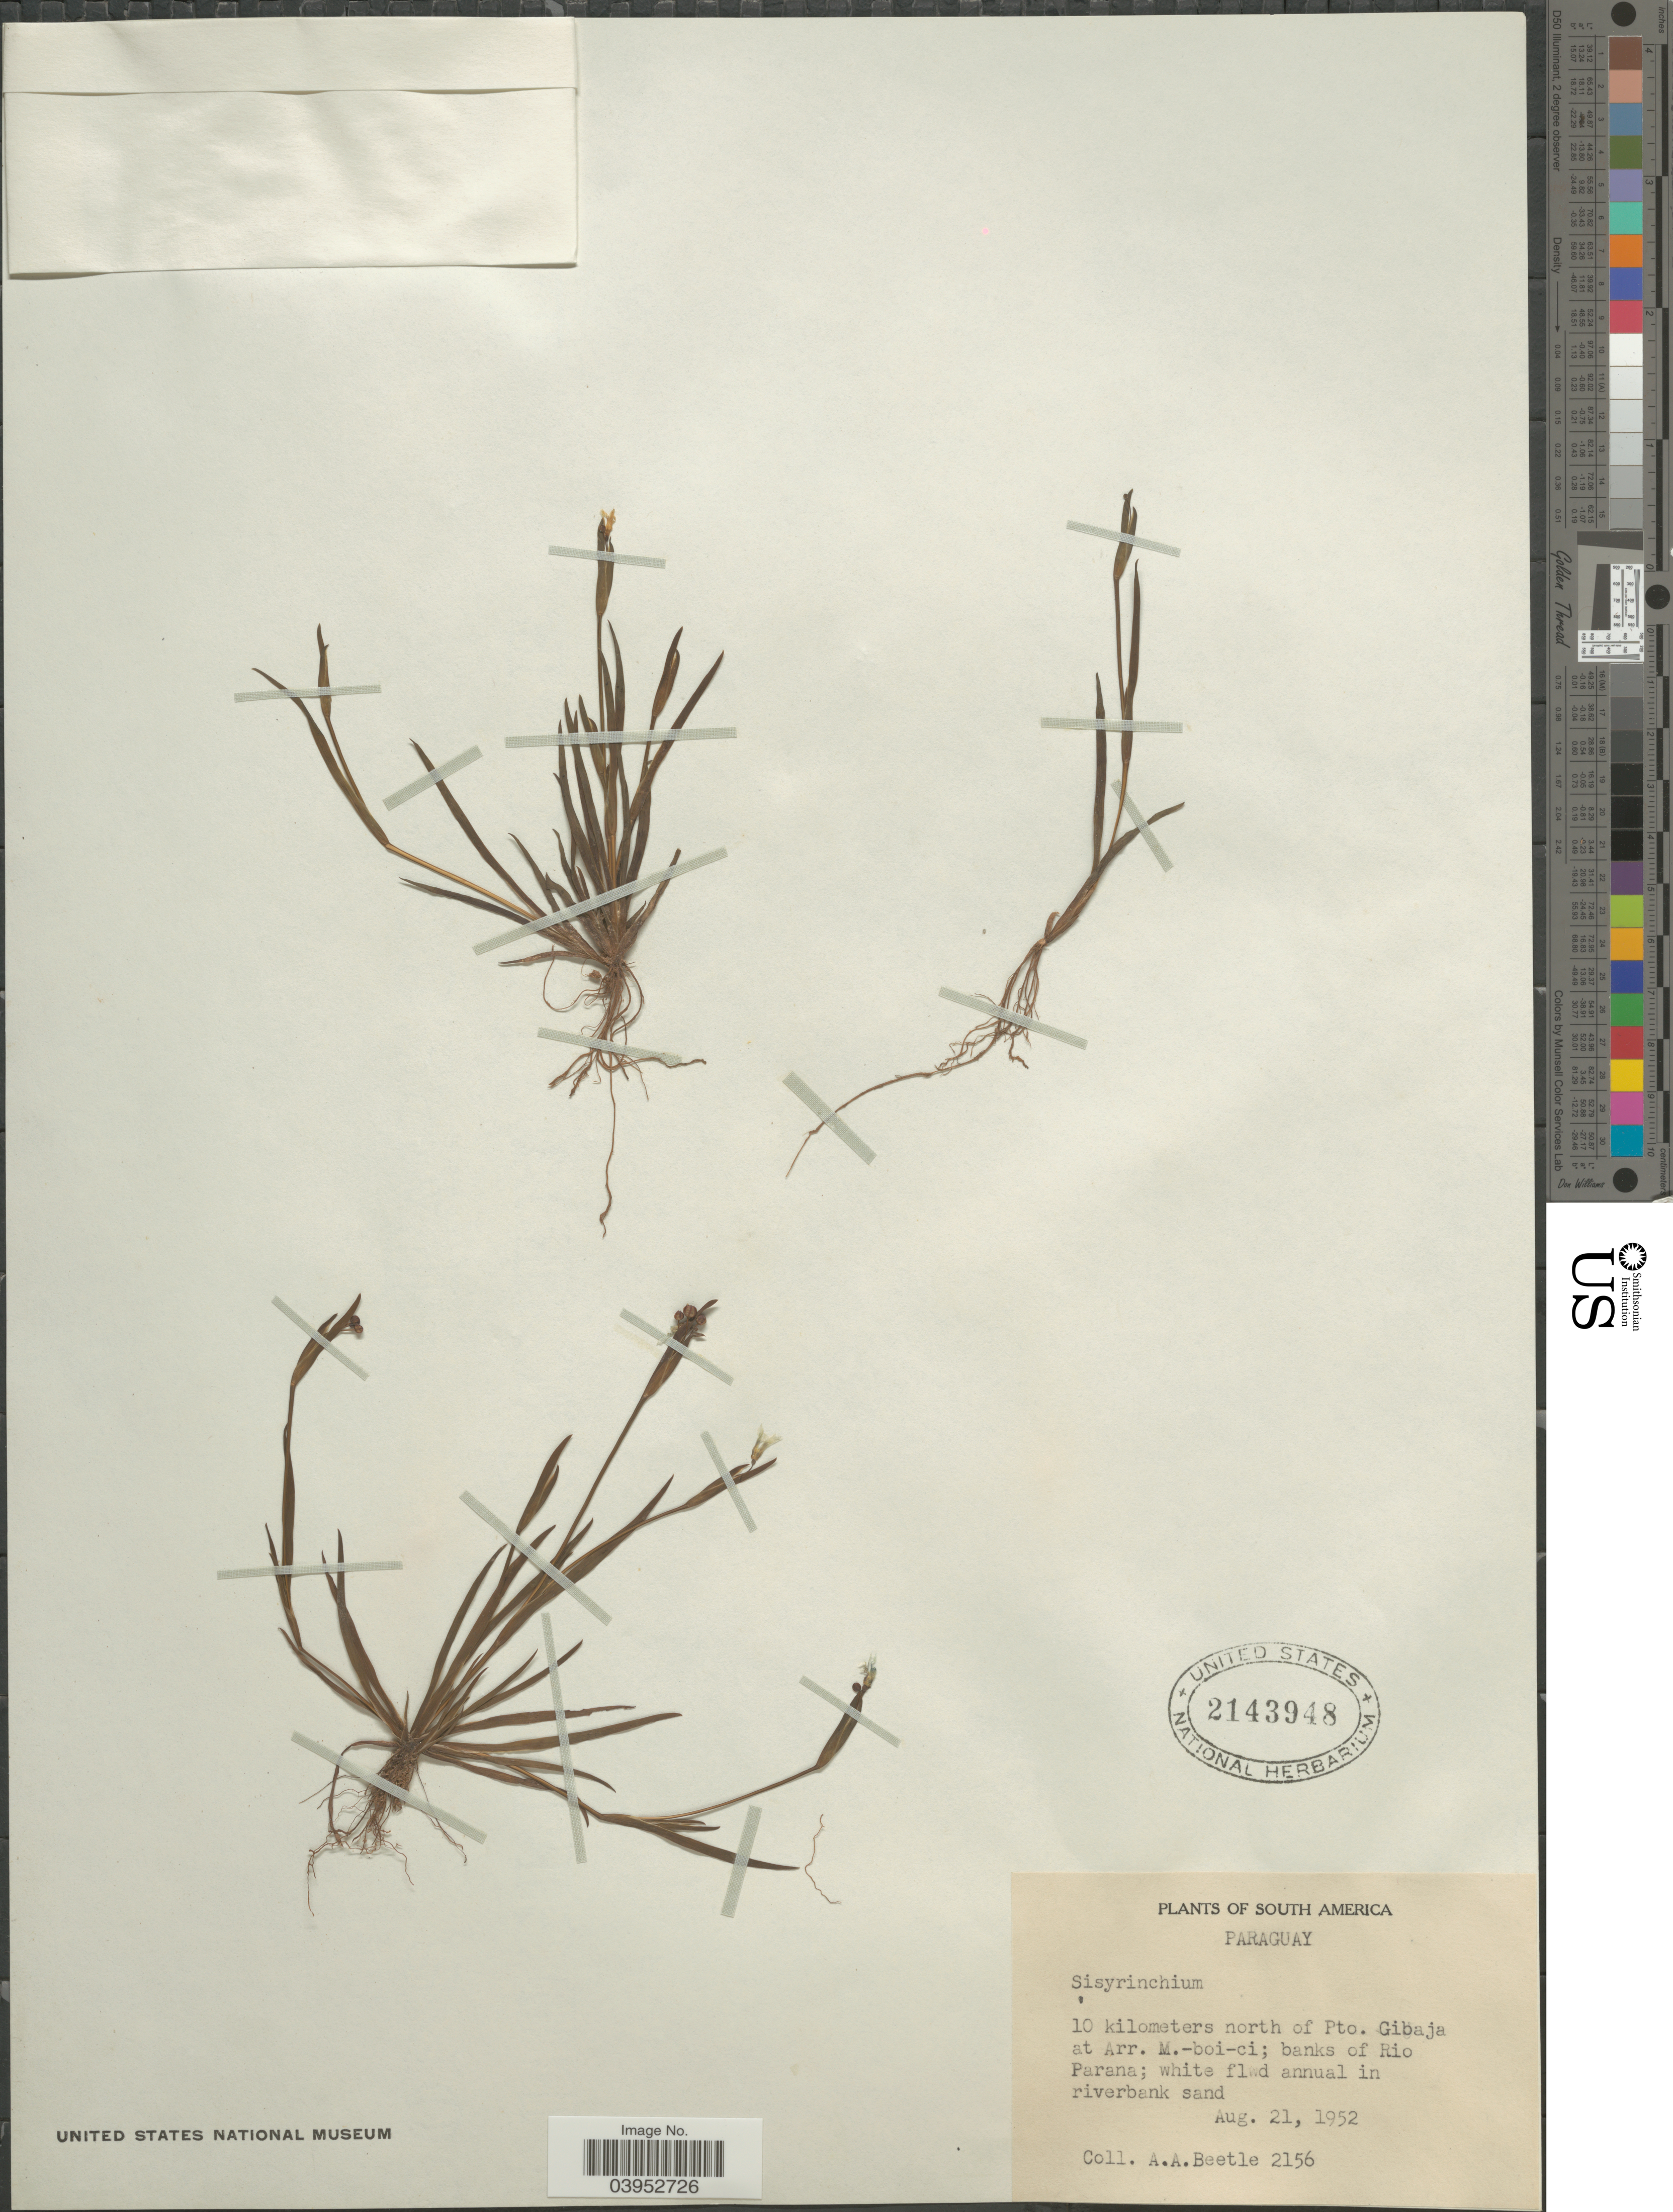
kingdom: Plantae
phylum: Tracheophyta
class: Liliopsida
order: Asparagales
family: Iridaceae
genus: Sisyrinchium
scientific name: Sisyrinchium sp.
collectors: A. A. Beetle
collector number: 2156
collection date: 1952-08-21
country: Paraguay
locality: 10 kilometers north of Pto. Gibaja at Arr. M.-boi-ci; banks of Rio Parana.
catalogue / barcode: US 2143948